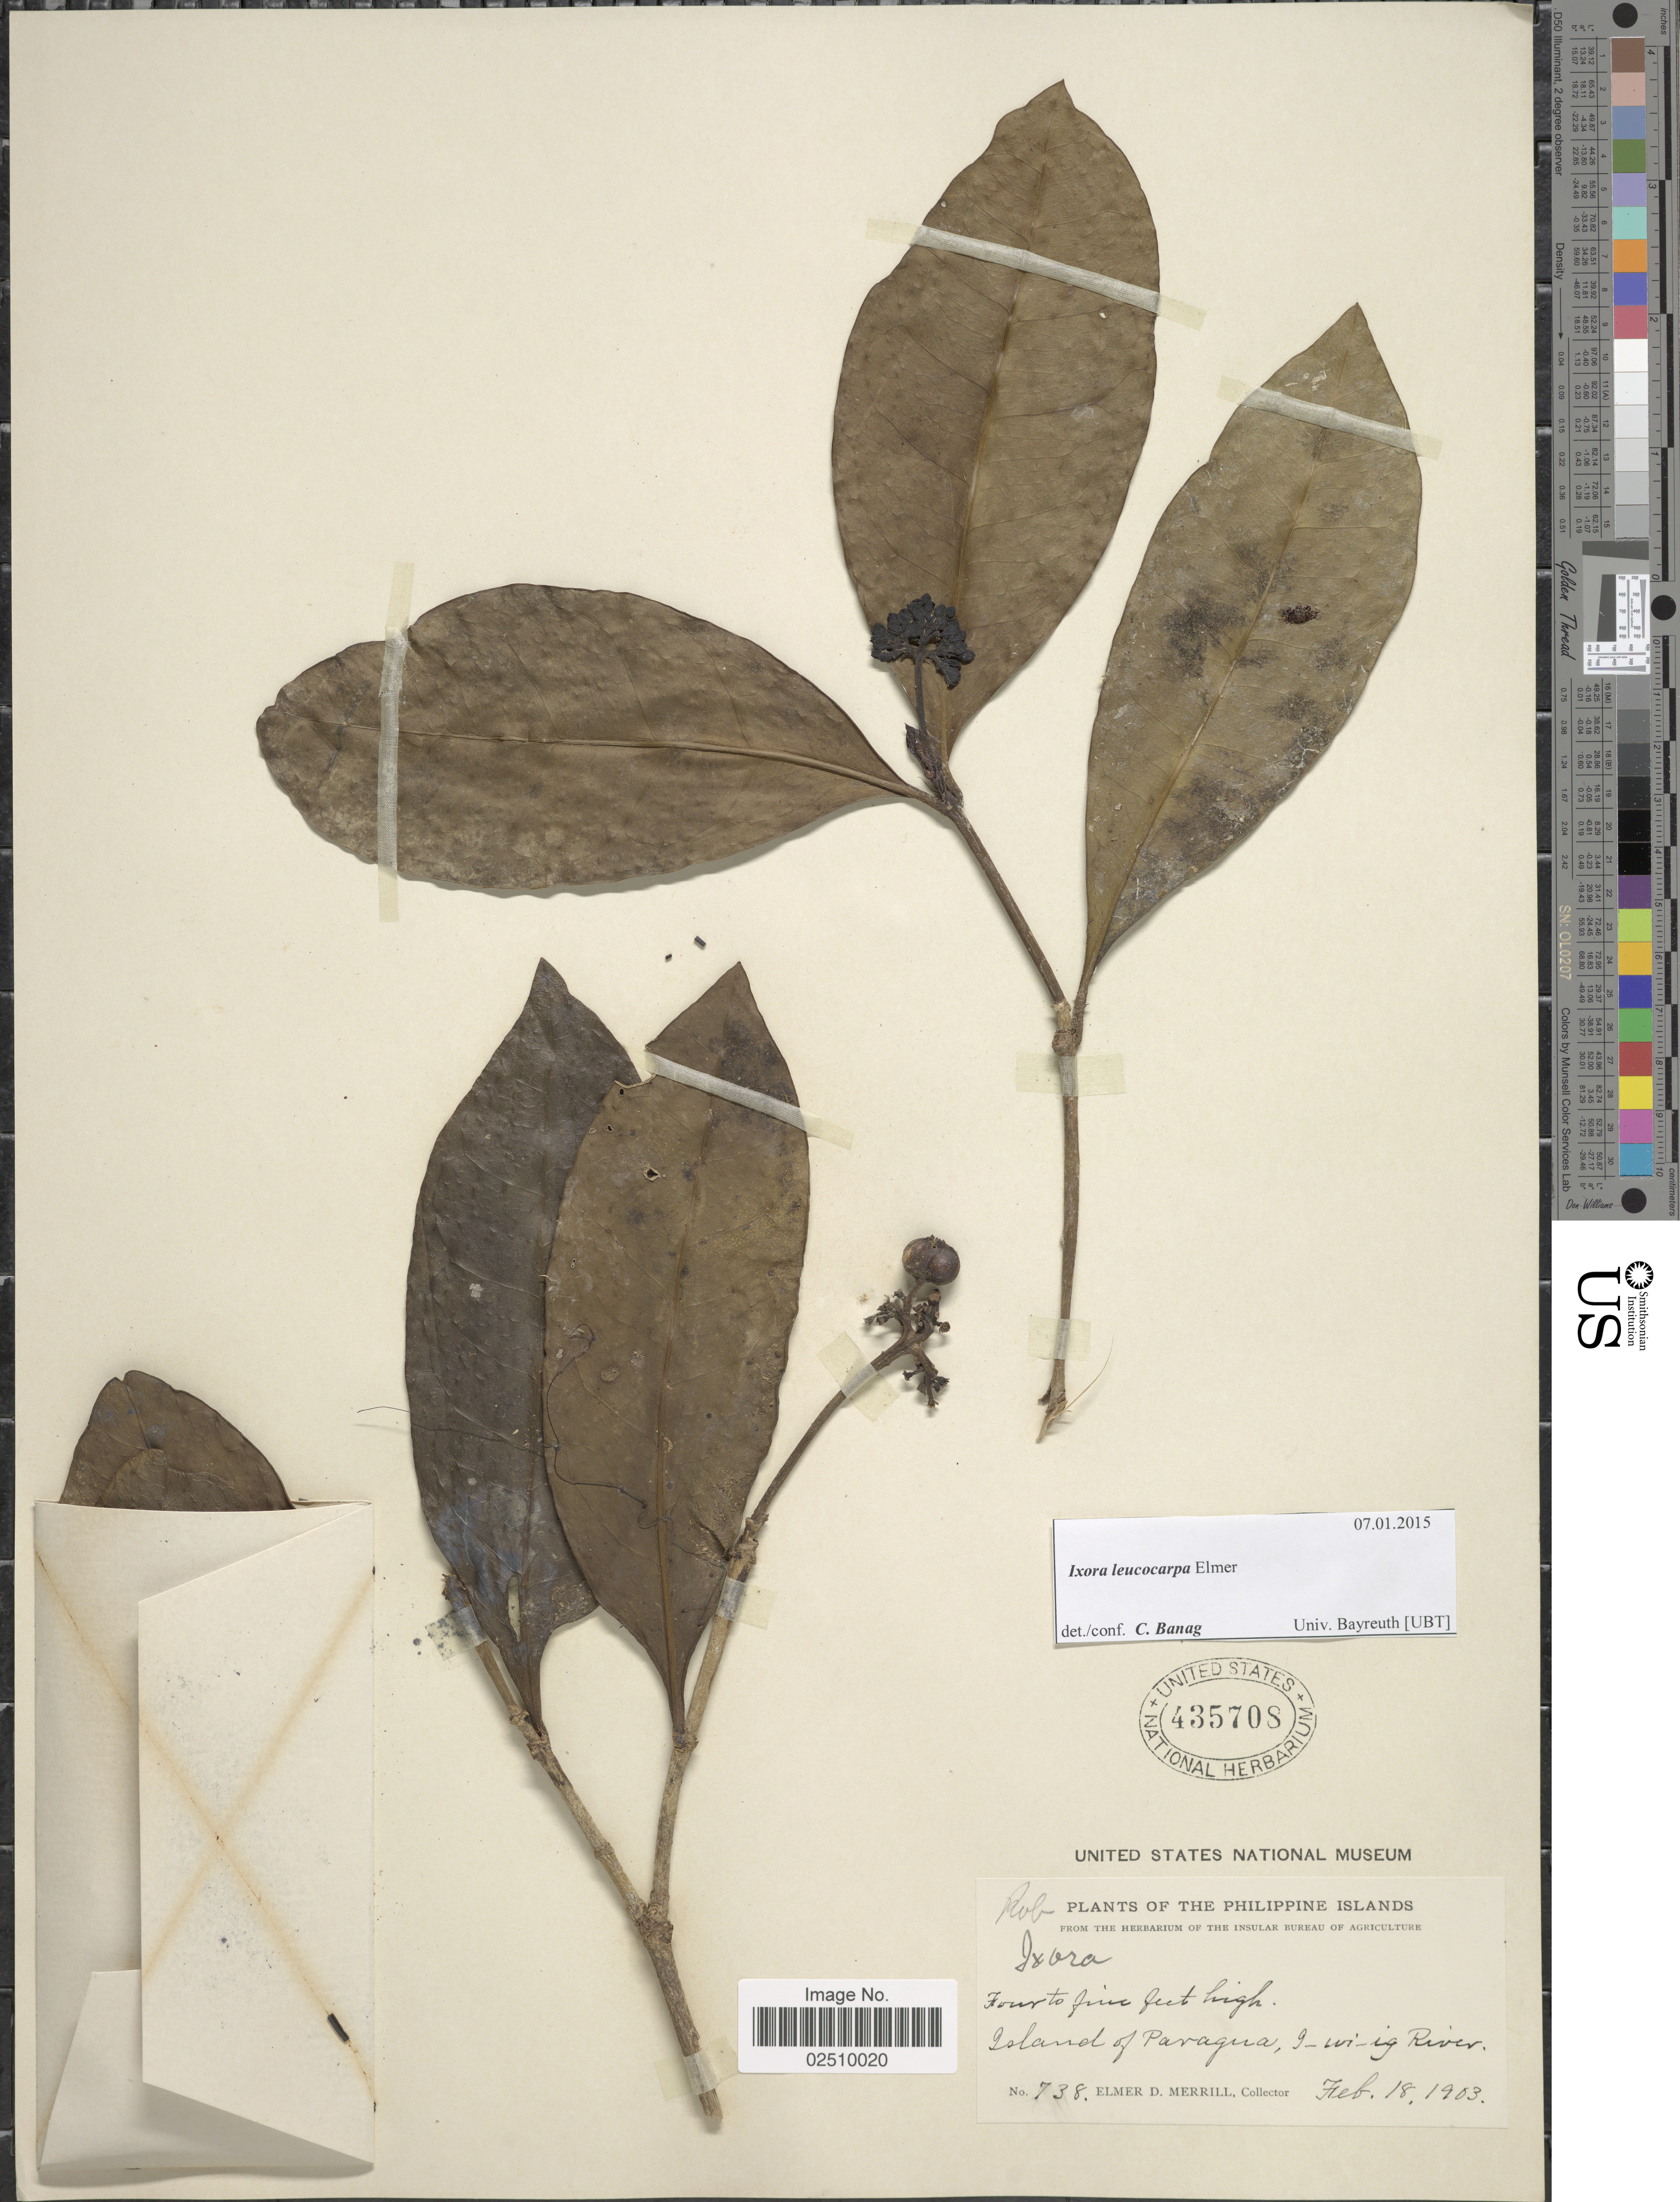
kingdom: Plantae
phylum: Tracheophyta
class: Magnoliopsida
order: Gentianales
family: Rubiaceae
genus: Ixora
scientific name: Ixora leucocarpa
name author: Elmer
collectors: E. D. Merrill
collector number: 738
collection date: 1903-02-18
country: Philippines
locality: Island of Paragua, I-wi-ig River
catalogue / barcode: US 435708